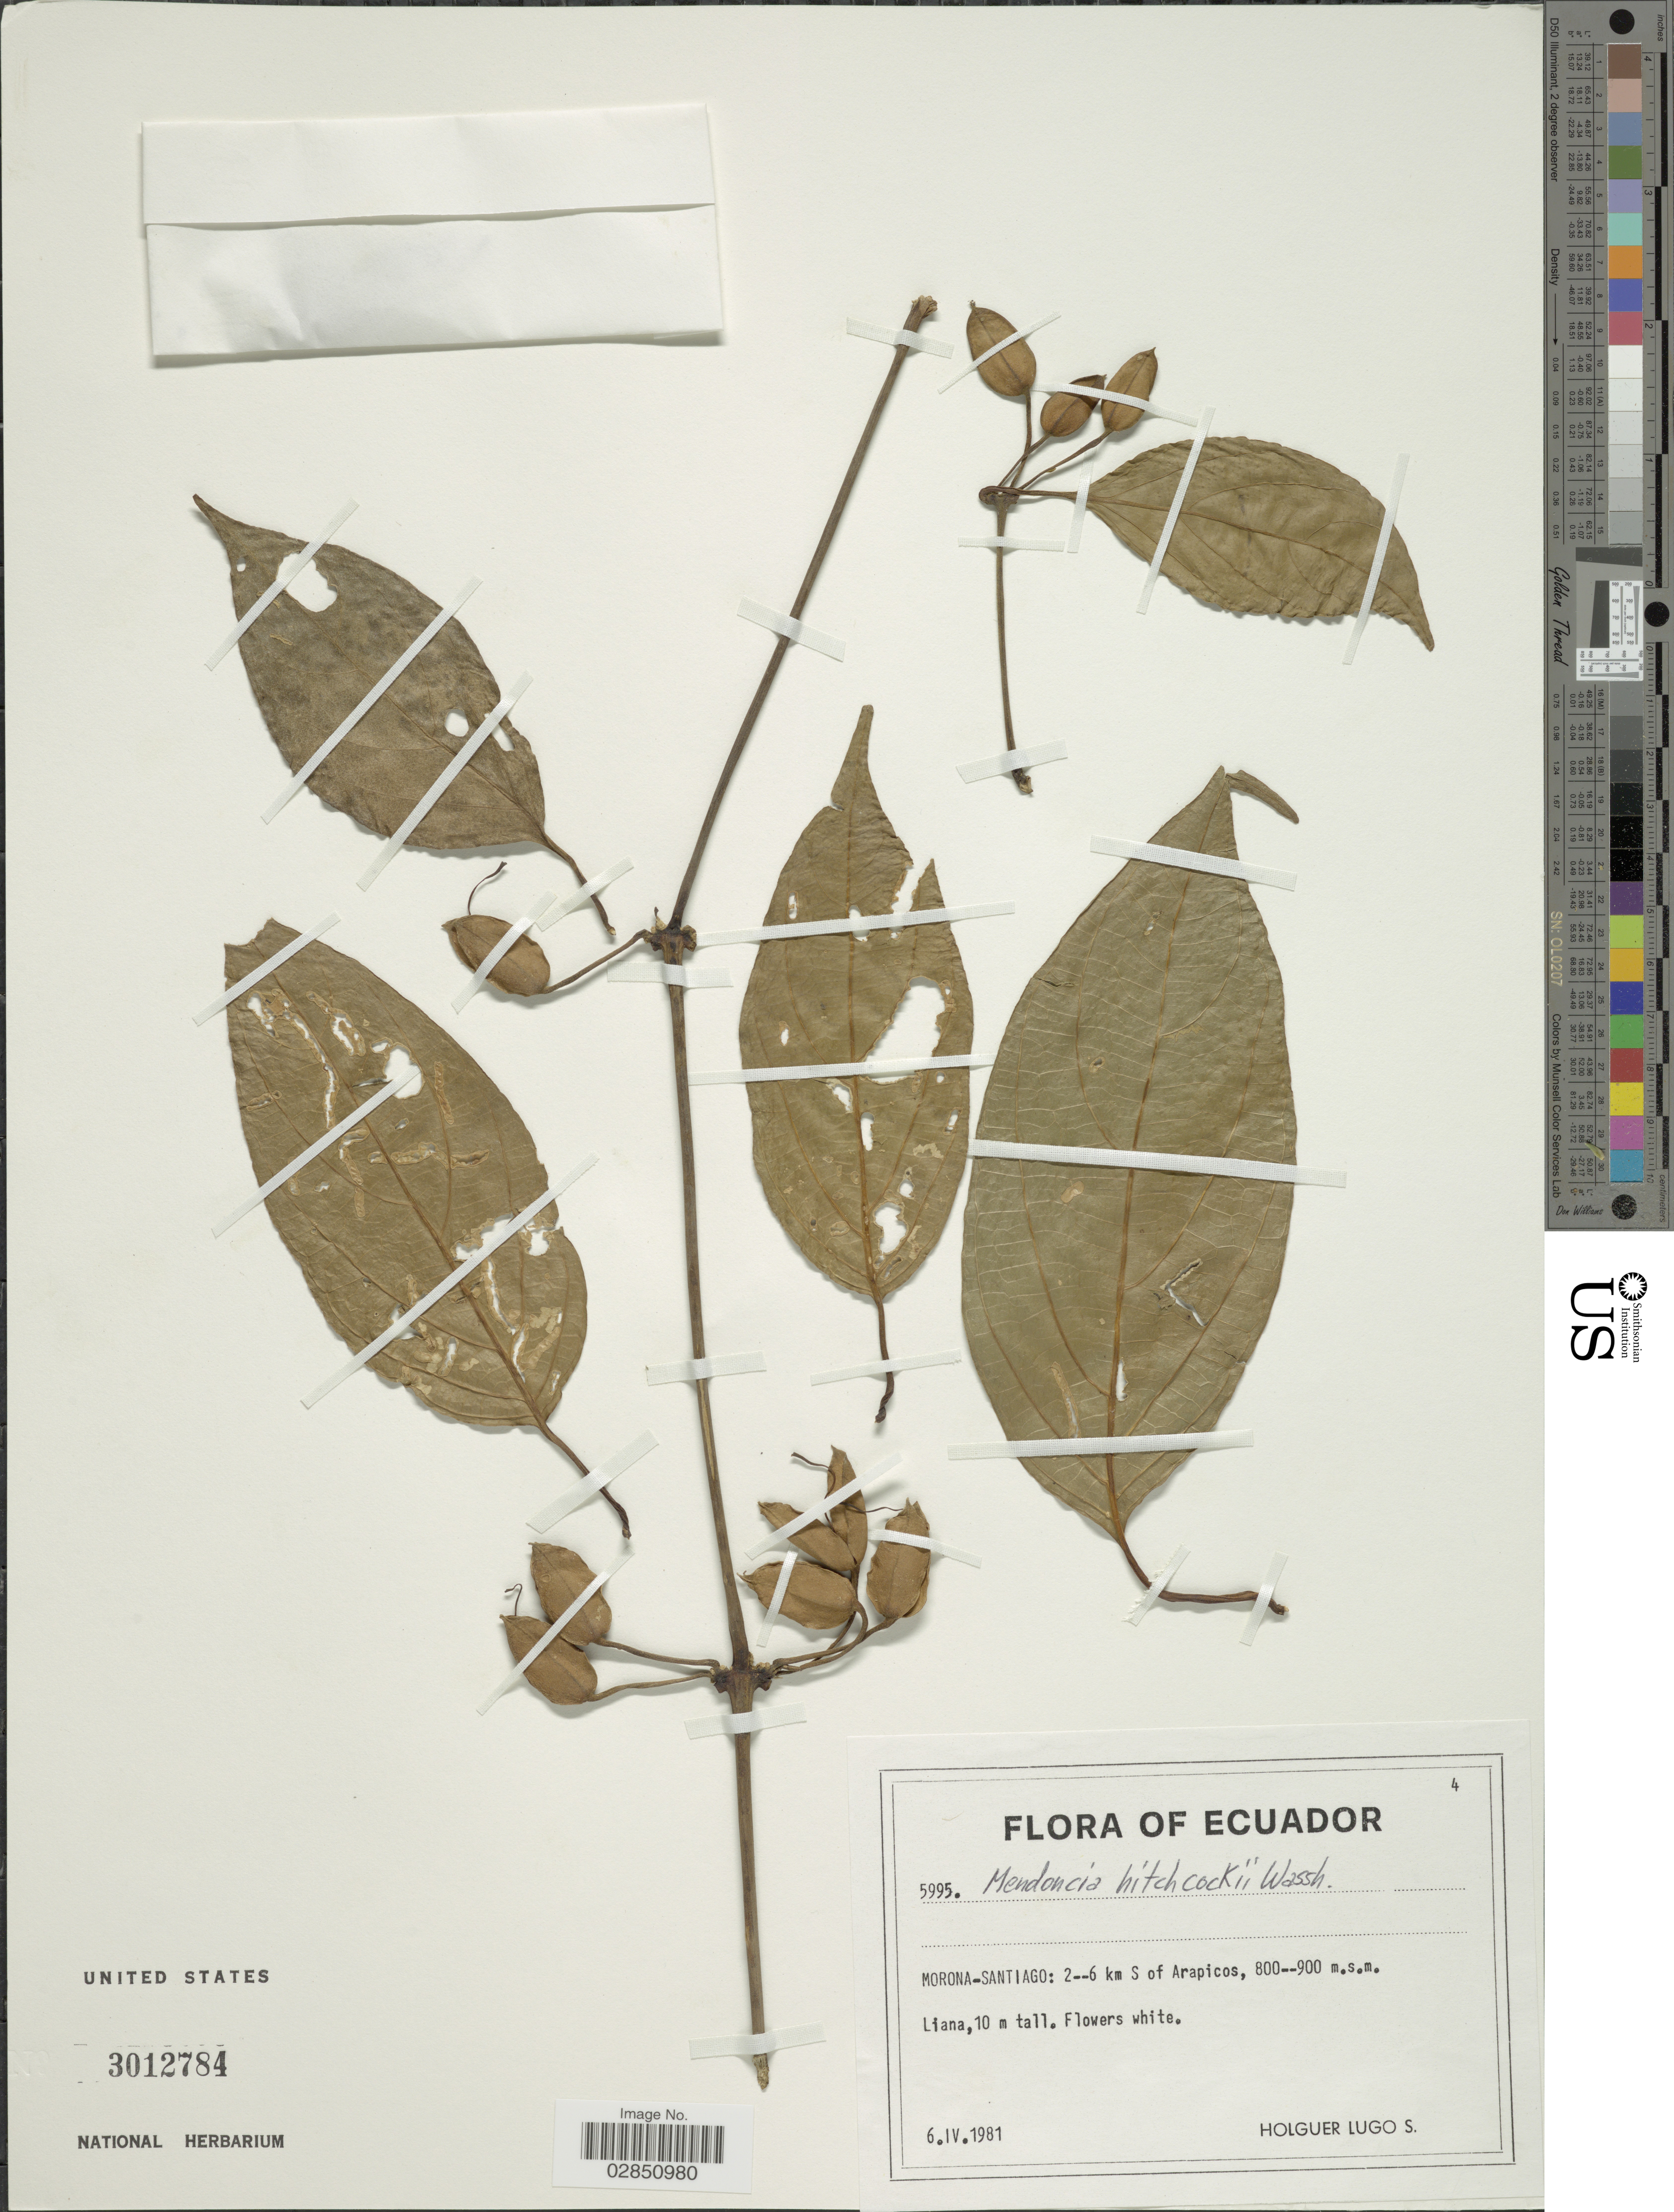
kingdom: Plantae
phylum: Tracheophyta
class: Magnoliopsida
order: Lamiales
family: Acanthaceae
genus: Mendoncia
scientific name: Mendoncia hitchcockii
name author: Wassh.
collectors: H. Lugo S.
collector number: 5995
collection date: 1981-04-06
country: Ecuador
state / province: Morona-Santiago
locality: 2-6 km S of Arapicos.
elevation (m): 800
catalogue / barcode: US 3012784